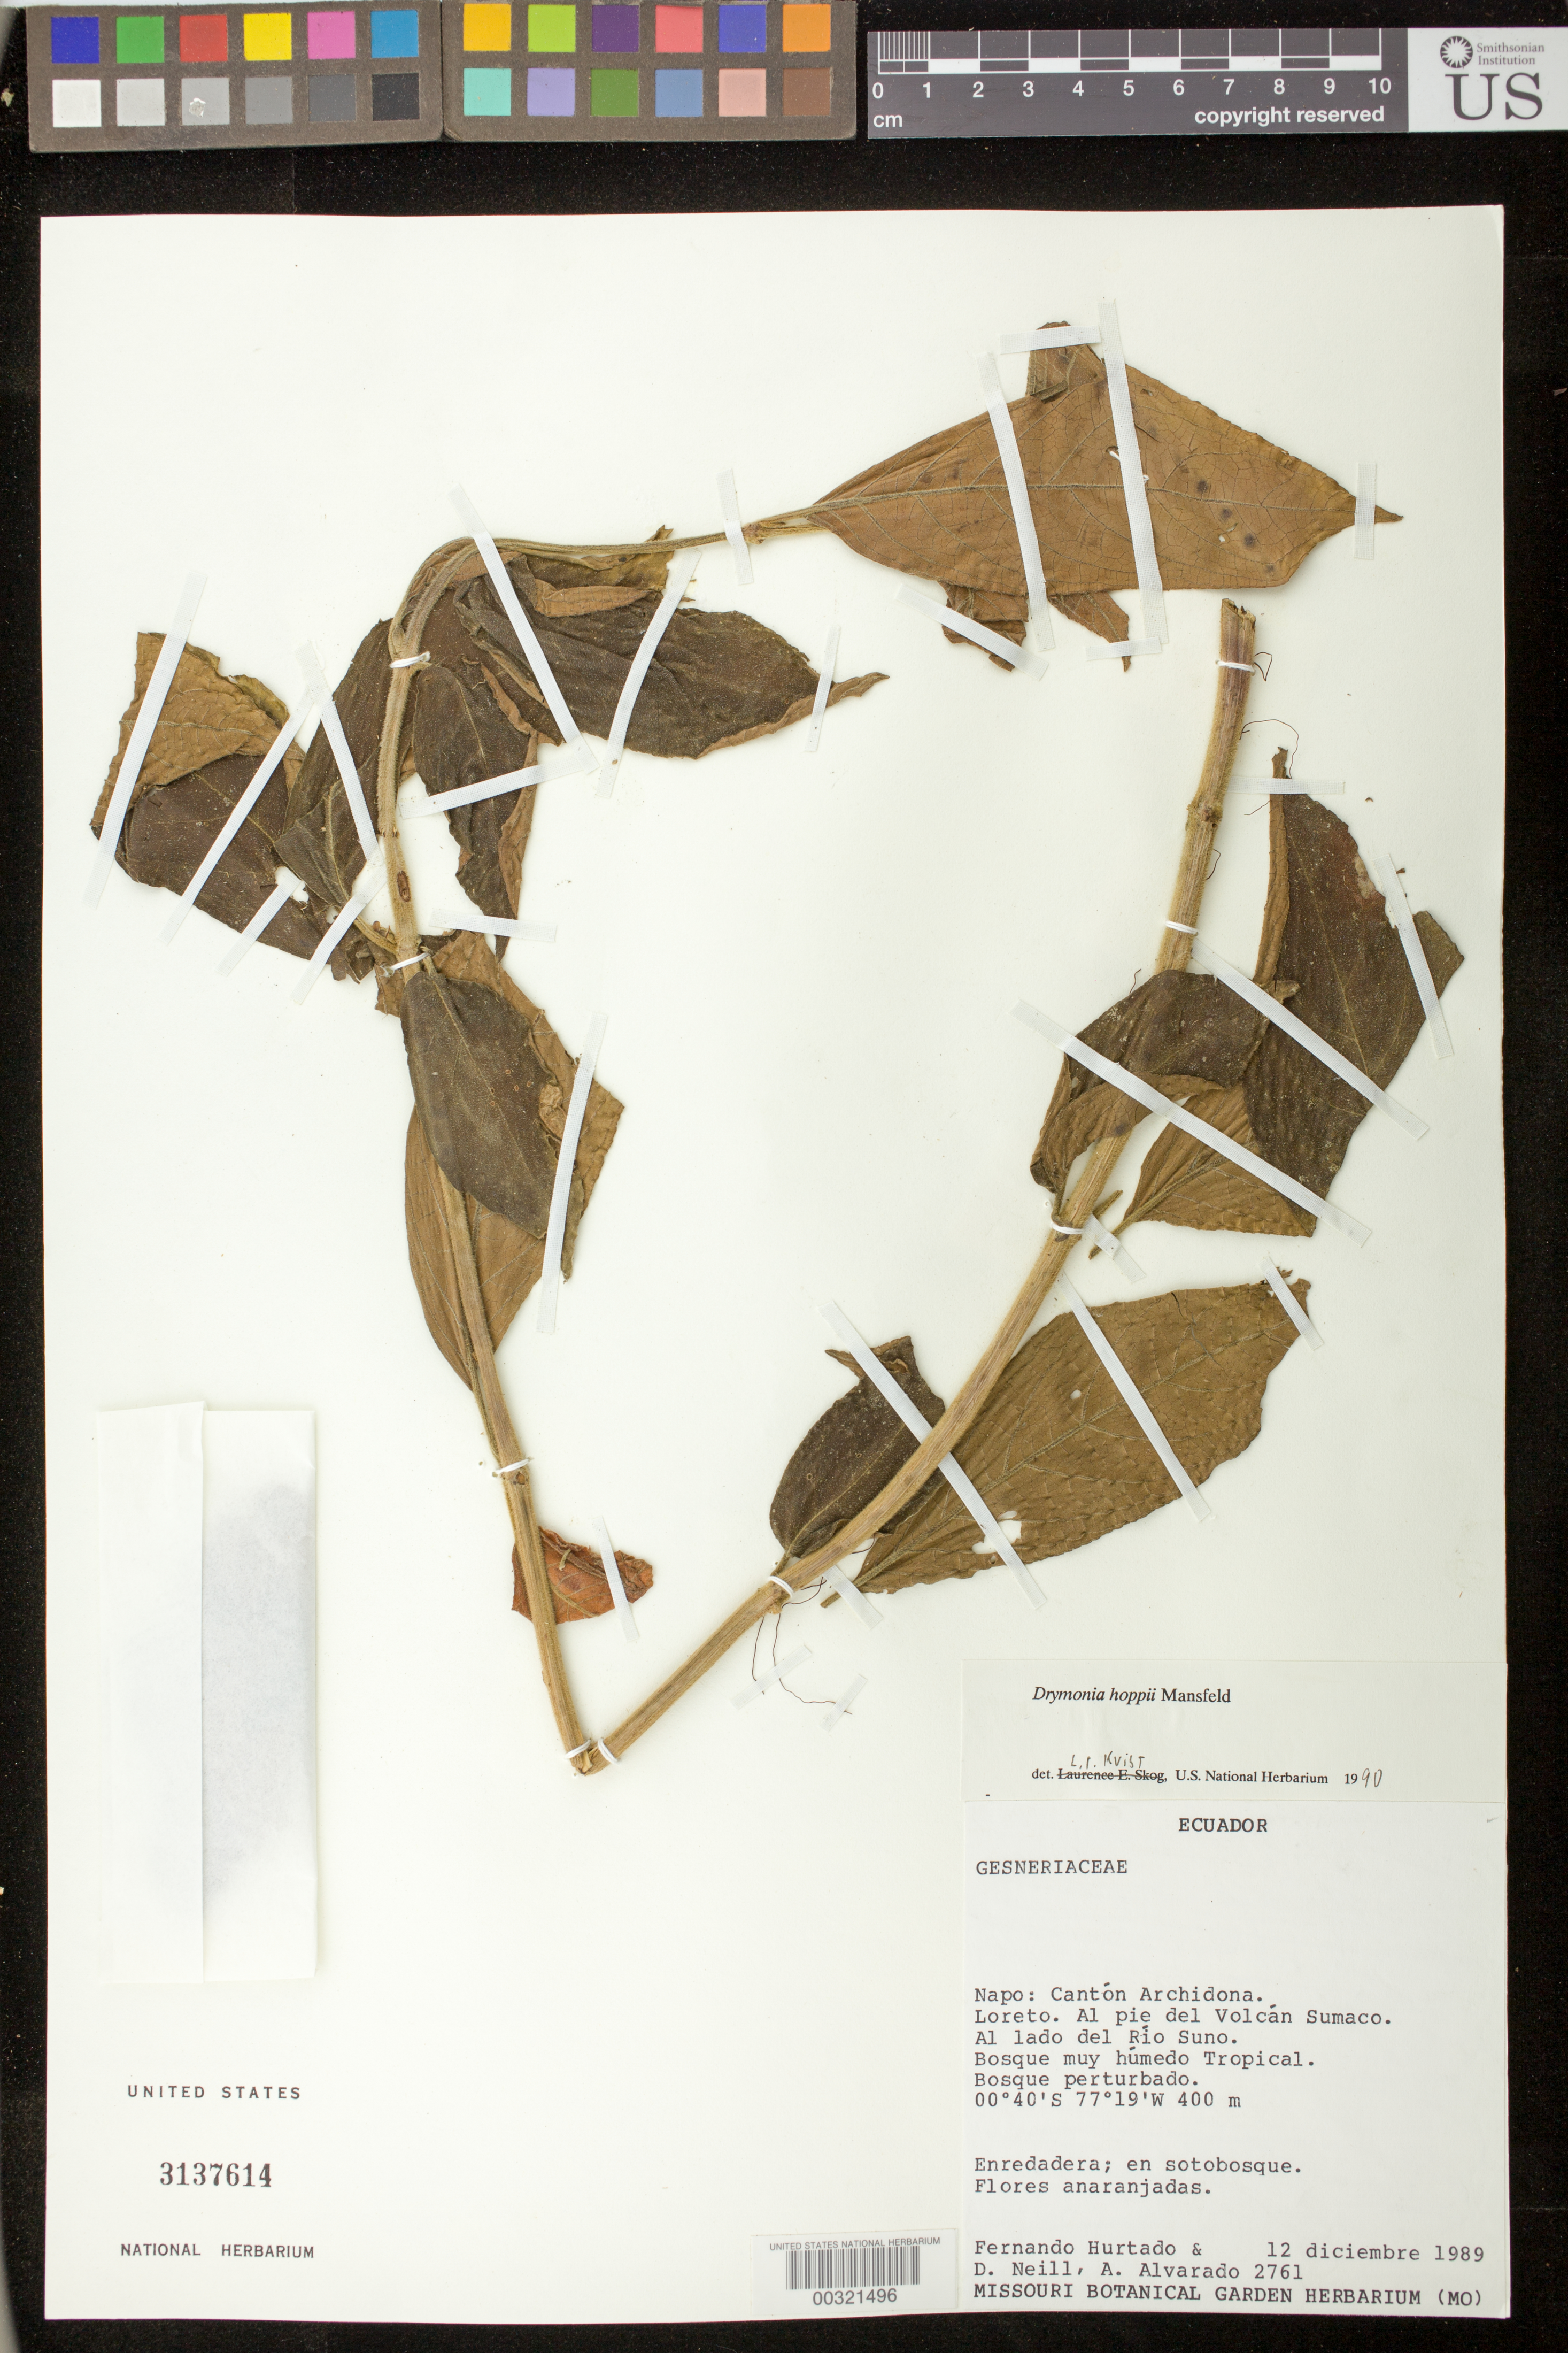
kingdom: Plantae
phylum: Tracheophyta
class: Magnoliopsida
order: Lamiales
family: Gesneriaceae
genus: Drymonia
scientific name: Drymonia hoppii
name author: (Mansf.) Wiehler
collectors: F. Hurtado, D. A. Neill & A. Alvarado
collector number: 2761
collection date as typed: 12 Dec 1989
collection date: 1989-12-12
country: Ecuador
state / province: Napo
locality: Canton Archidona, Loreto, base of Volcan Sumaco, beside Rio Suno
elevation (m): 400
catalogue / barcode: US 3137614